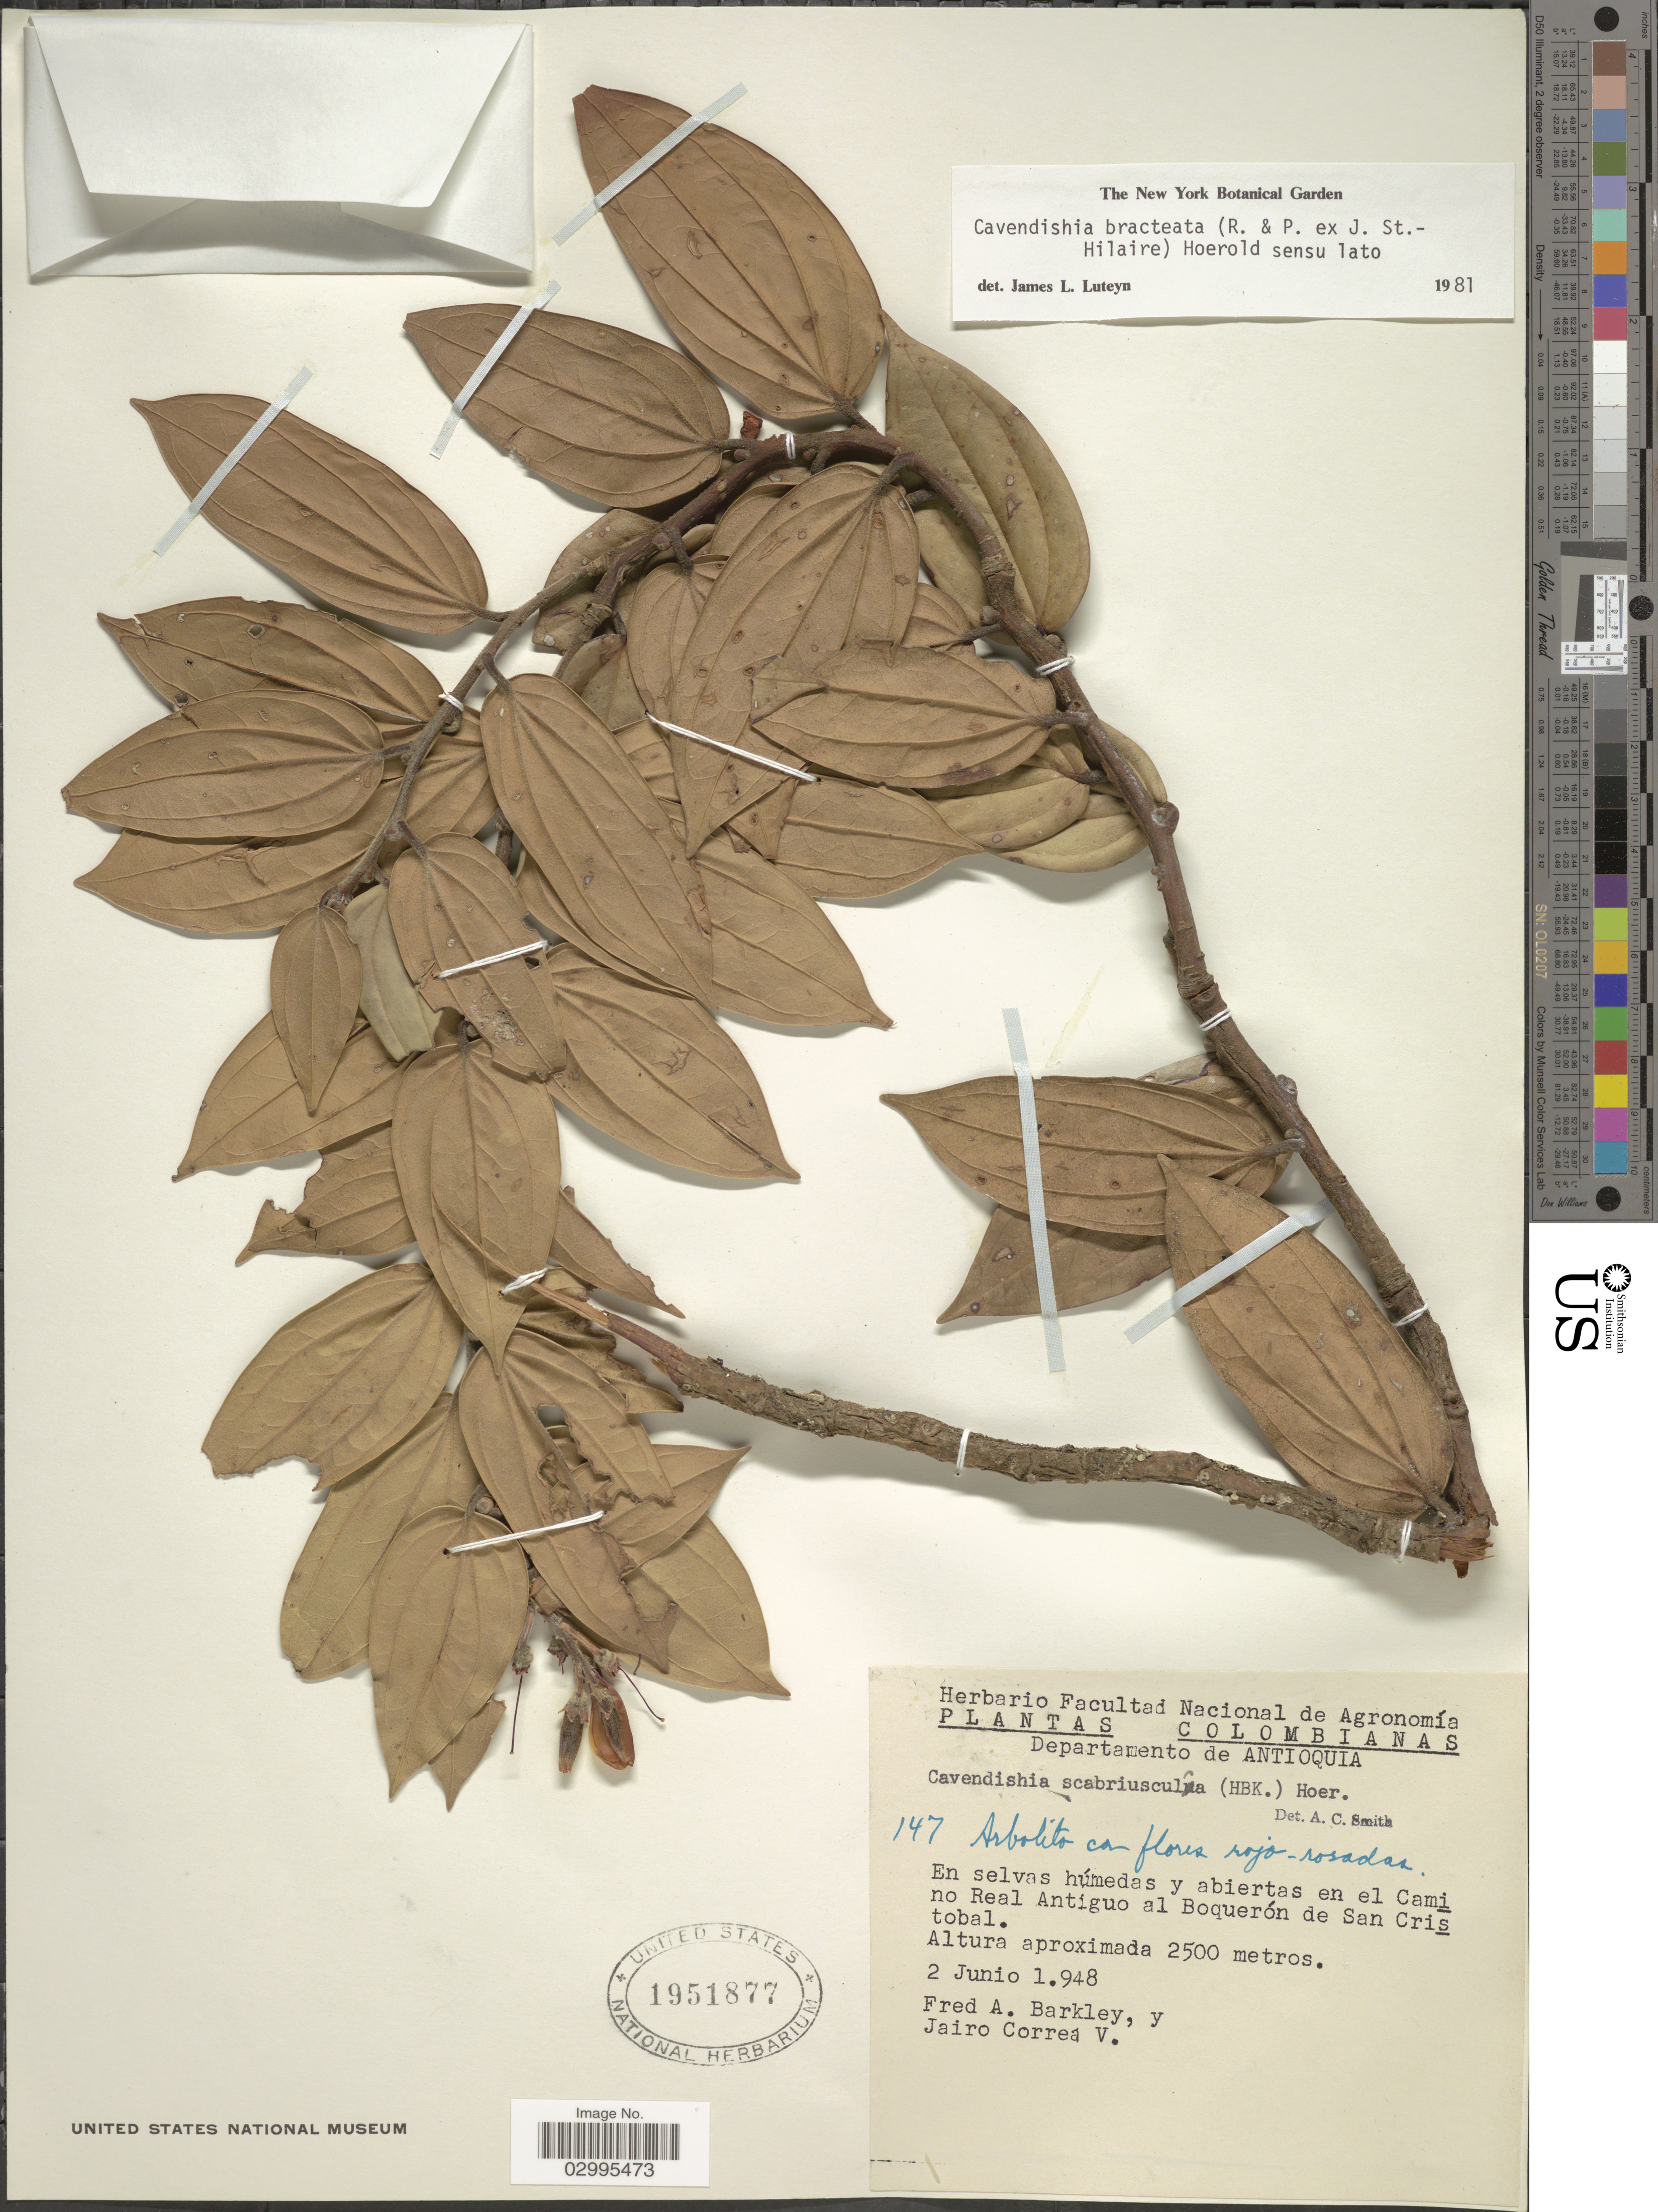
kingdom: Plantae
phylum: Tracheophyta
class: Magnoliopsida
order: Ericales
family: Ericaceae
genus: Cavendishia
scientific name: Cavendishia bracteata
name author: (Ruiz & Pav. ex J. St.-Hil.) Hoerold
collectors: F. A. Barkley & J. Correa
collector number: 147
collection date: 1948-06-02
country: Colombia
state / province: Antioquia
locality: Departamento de Antioquia. En selvas húmedas y abiertas en el Cami no Real Antiguo al Boquerón de San Cristobal.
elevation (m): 2500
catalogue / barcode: US 1951877